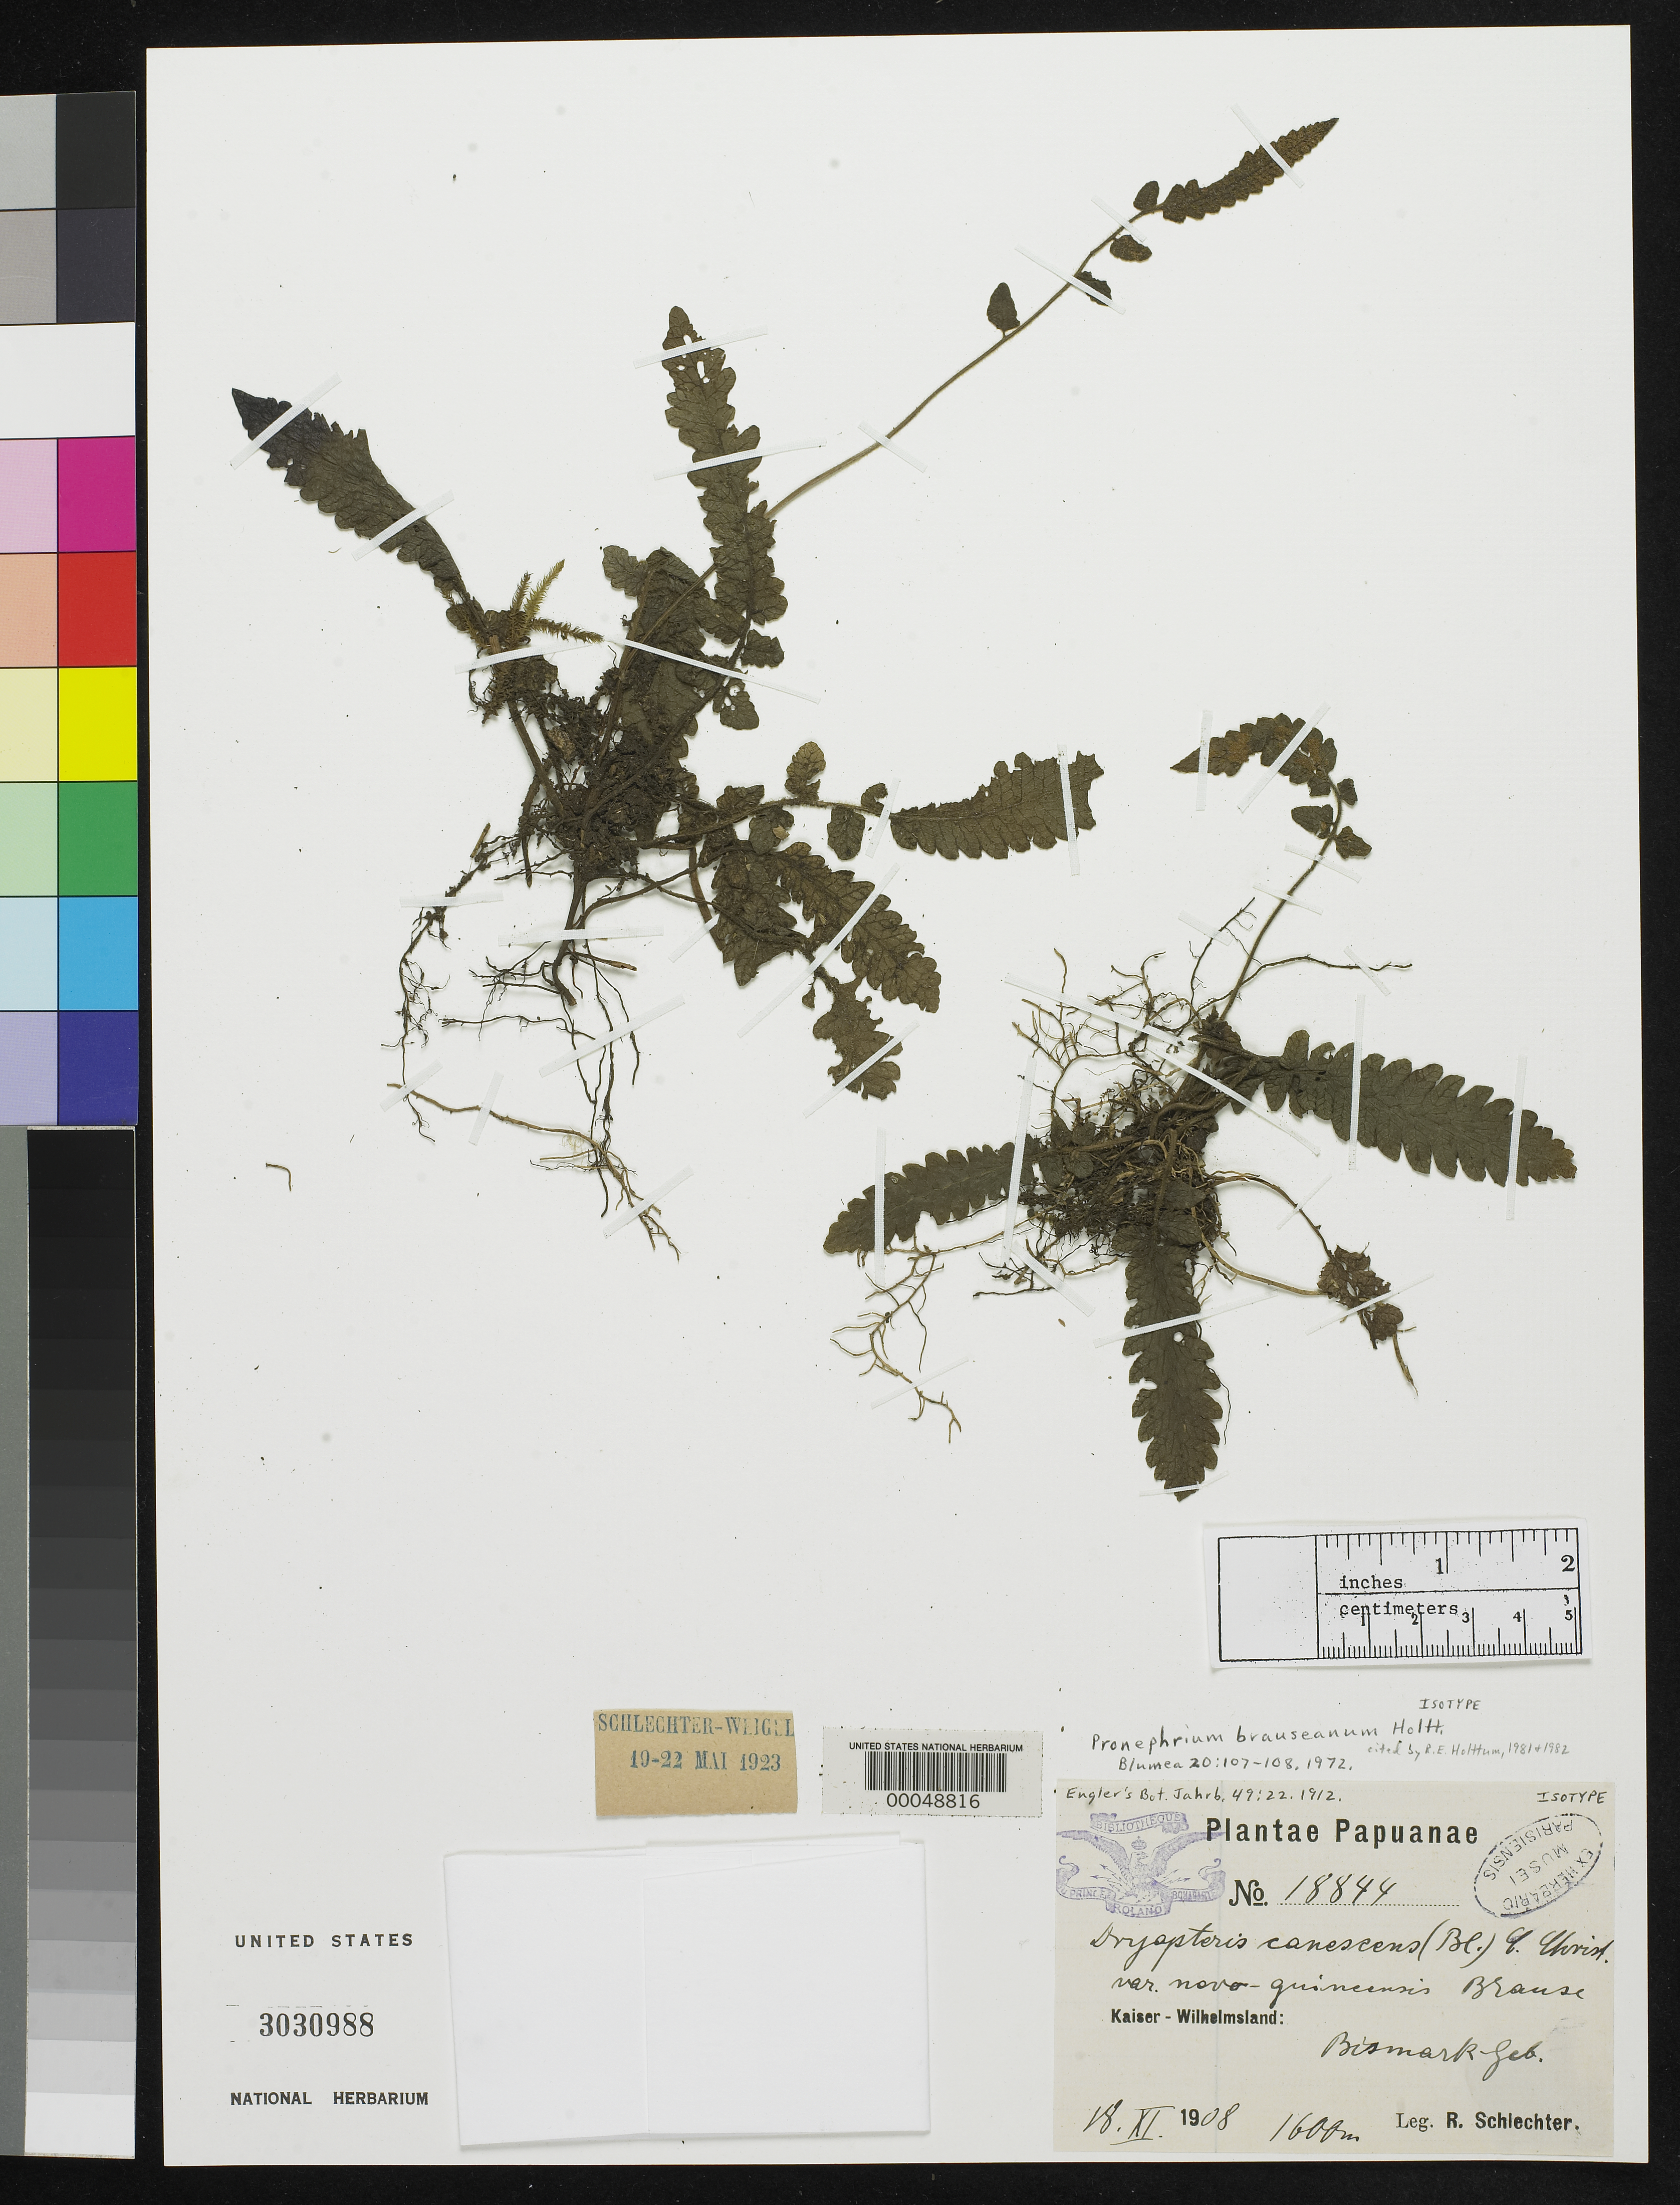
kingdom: Plantae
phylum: Tracheophyta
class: Polypodiopsida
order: Polypodiales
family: Dryopteridaceae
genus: Dryopteris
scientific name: Dryopteris canescens var. novoguineensis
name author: Brause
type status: Isotype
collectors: F. R. R. Schlechter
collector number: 18844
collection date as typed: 18 Nov 1908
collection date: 1908-11-18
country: Papua New Guinea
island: New Guinea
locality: Kaiser-Wilhelmsland, Bismarck-Gebirges.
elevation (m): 1600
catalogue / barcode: US 3030988